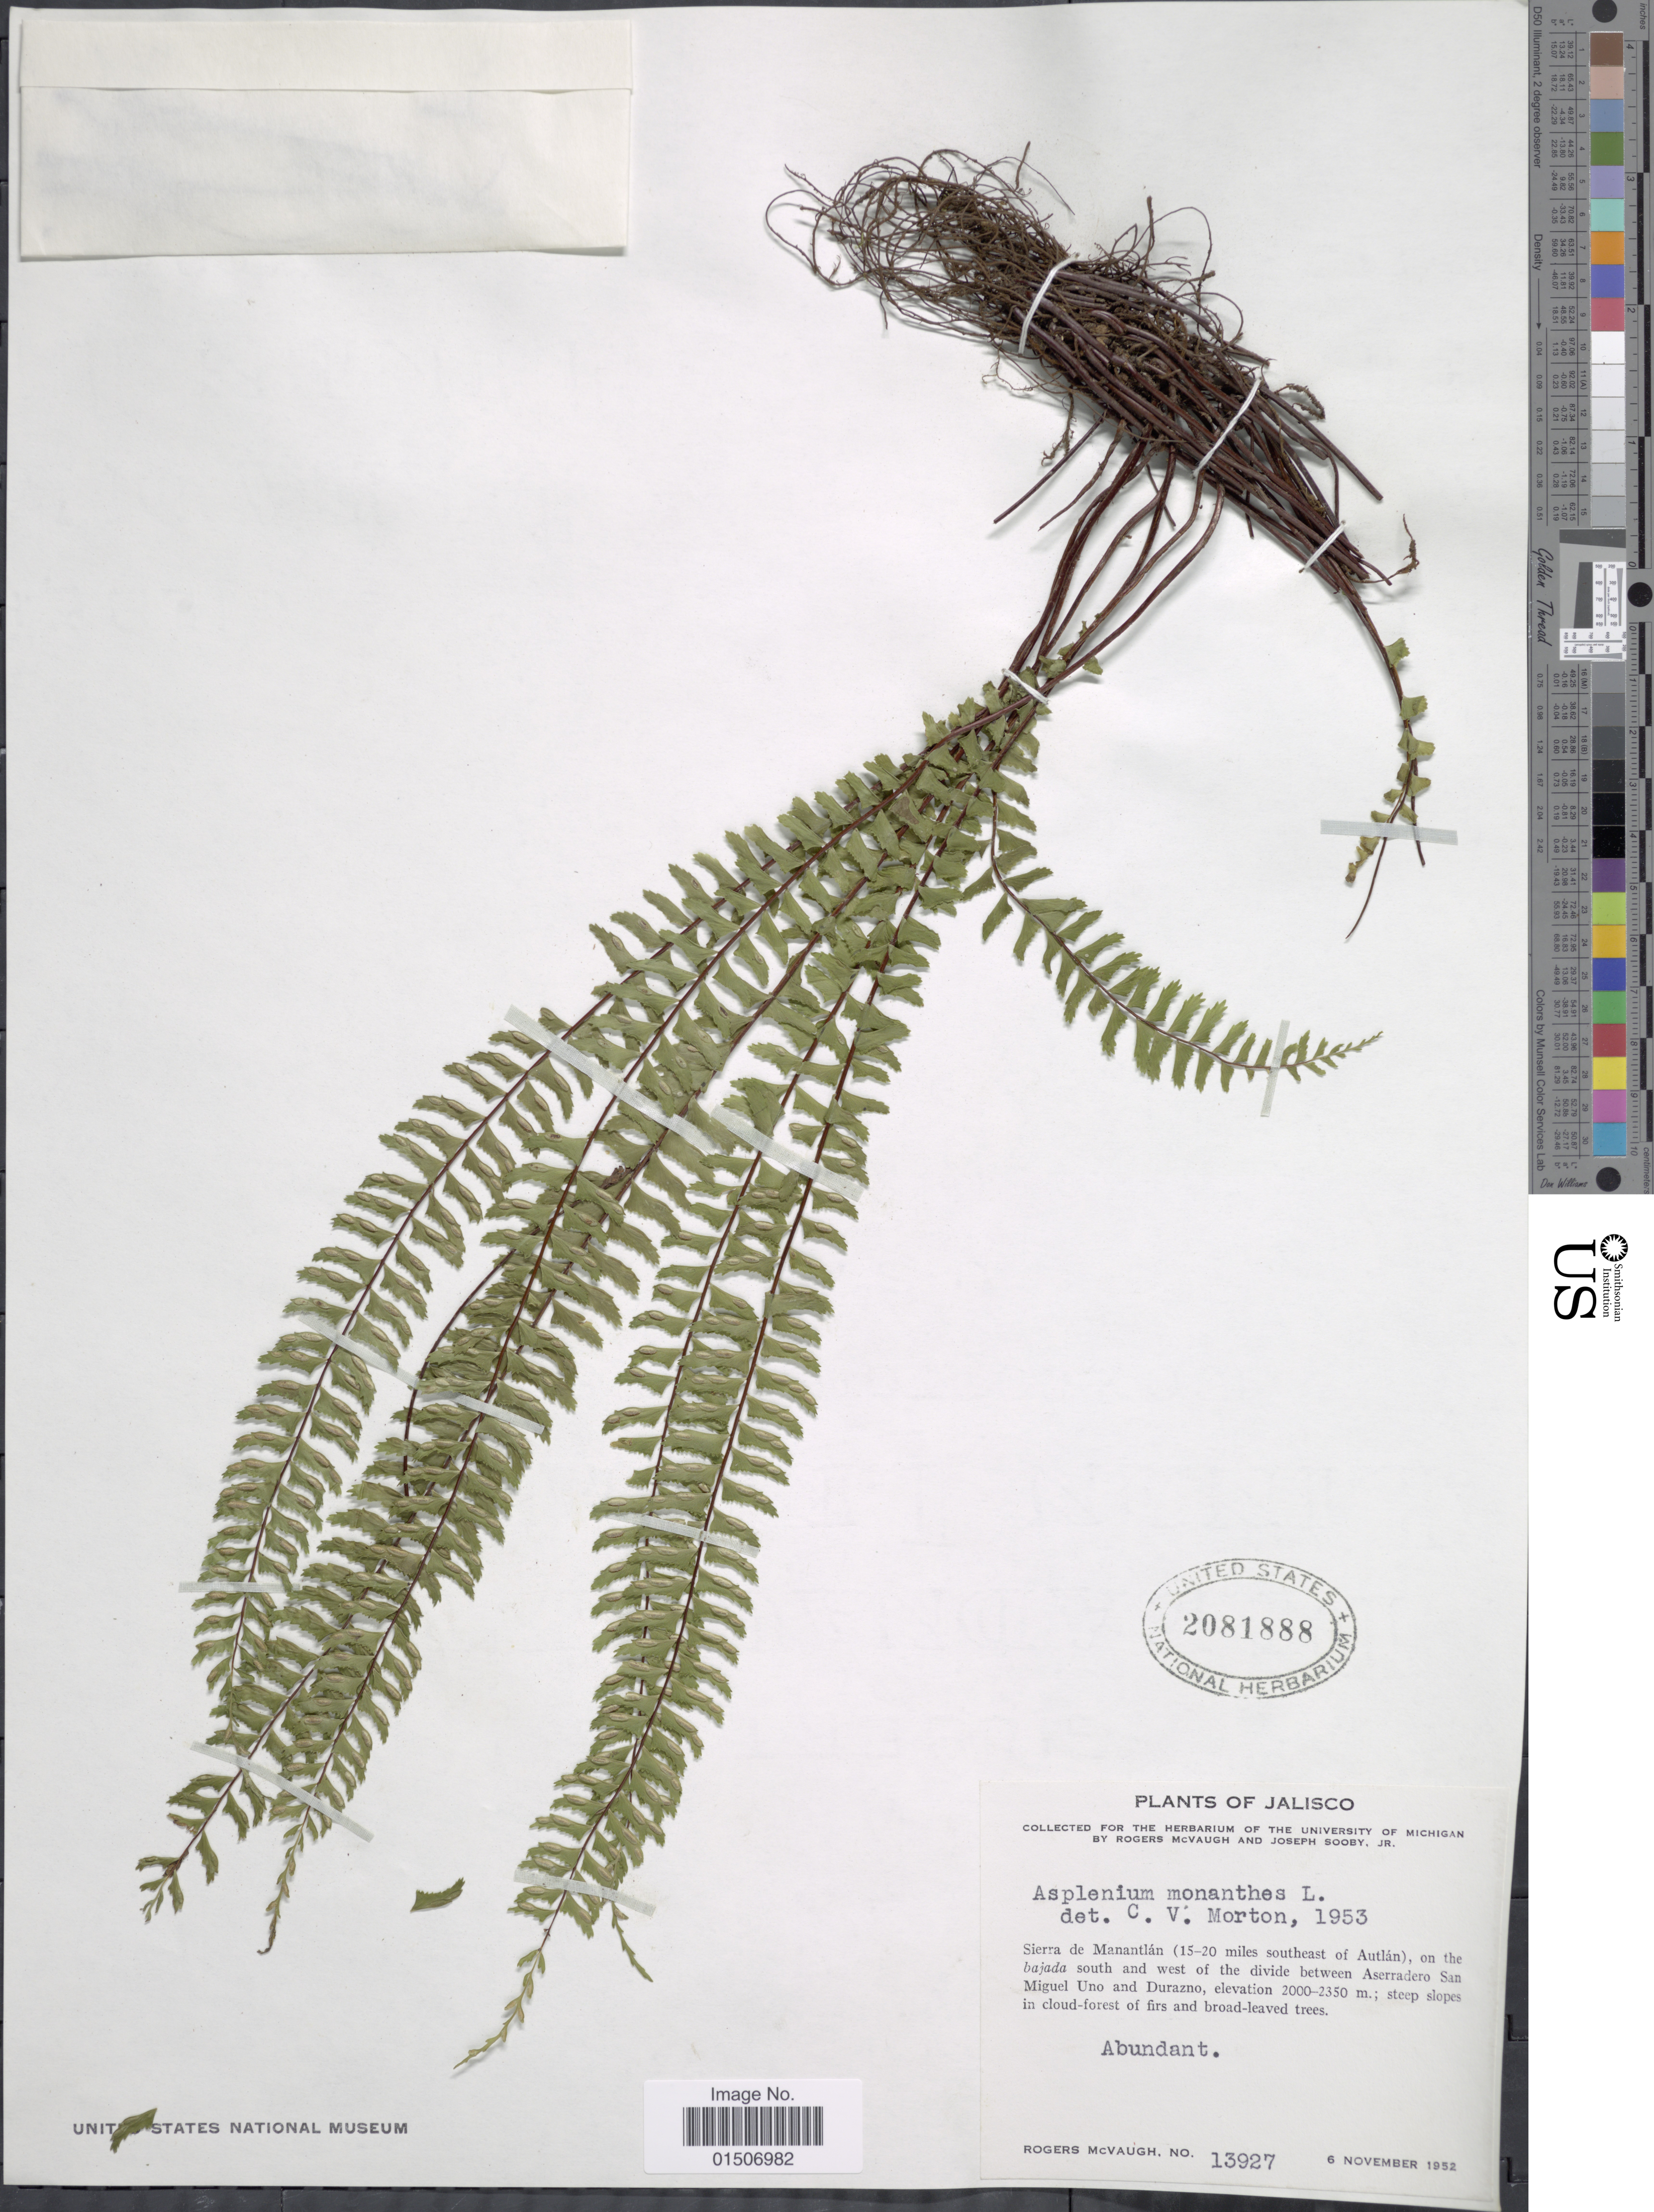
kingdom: Plantae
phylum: Tracheophyta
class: Polypodiopsida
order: Polypodiales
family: Aspleniaceae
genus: Asplenium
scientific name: Asplenium monanthes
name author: L.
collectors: R. McVaugh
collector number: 13927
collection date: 1952-11-06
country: Mexico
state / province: Jalisco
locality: Sierra de Manantlán (15-20 miles southeast of Autlán), on the bajada south and west of divide between Aserradero San Miguel Uno and Durazno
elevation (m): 2000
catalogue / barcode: US 2081888